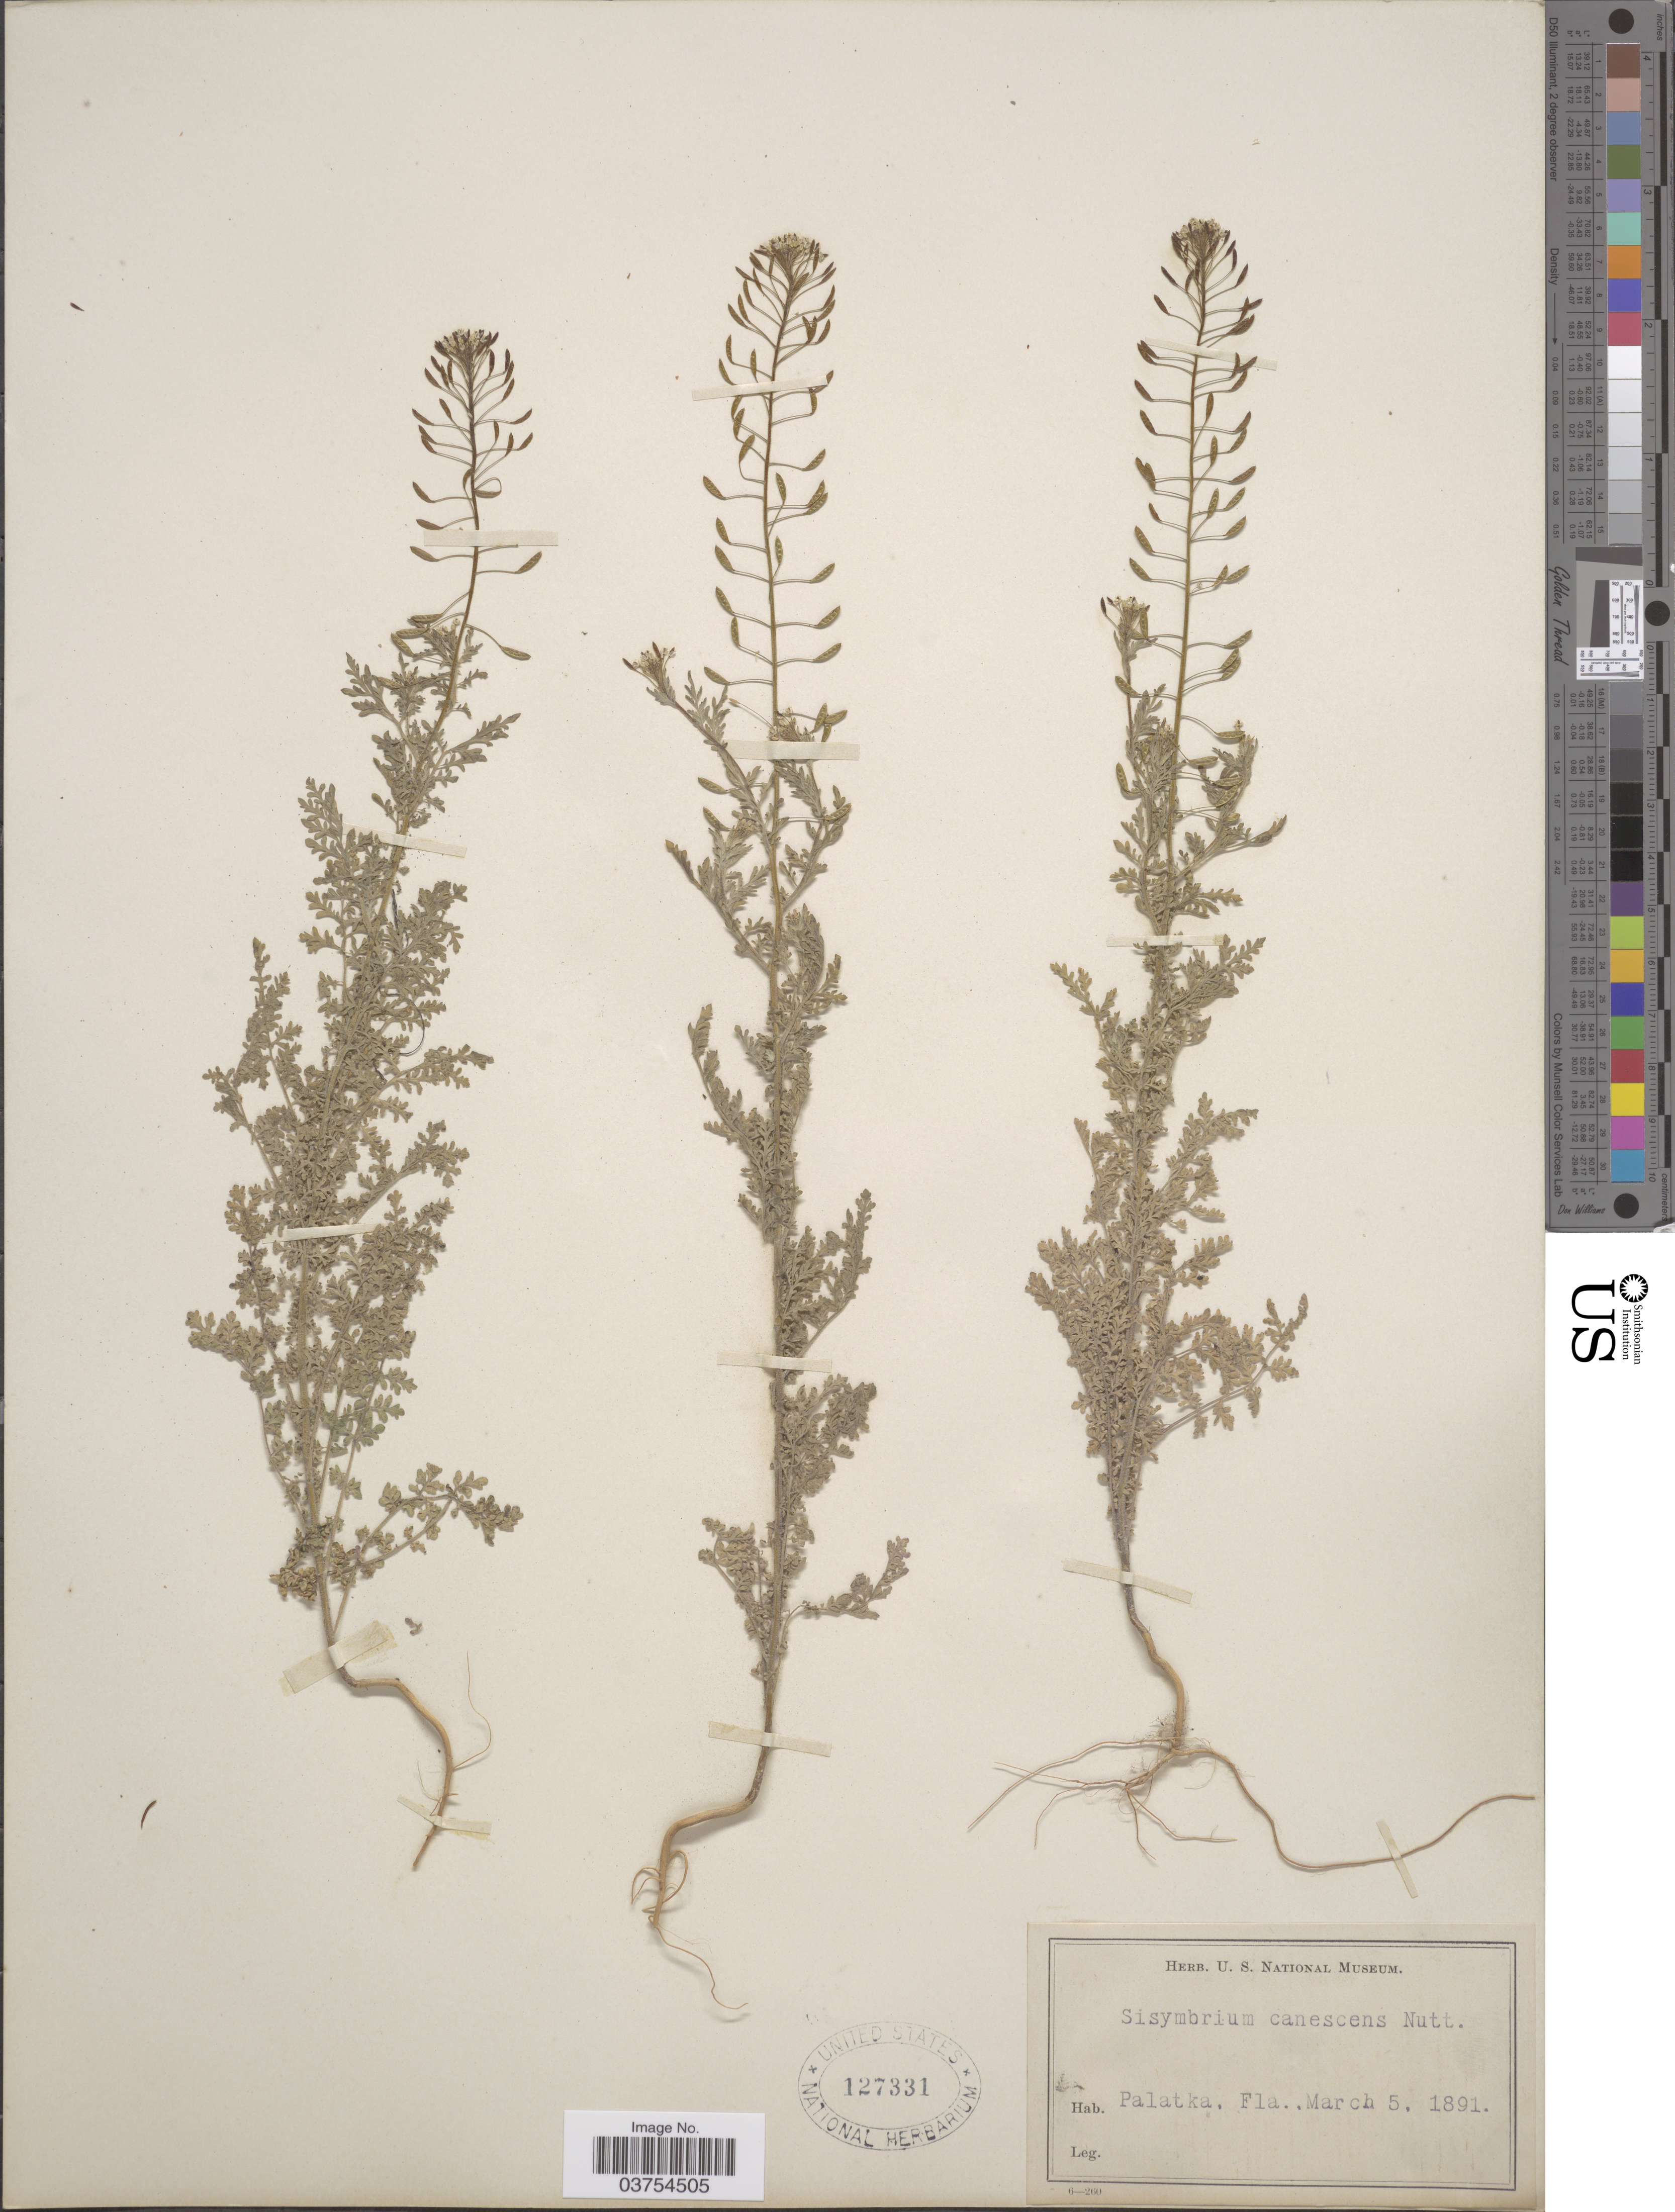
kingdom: Plantae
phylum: Tracheophyta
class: Magnoliopsida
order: Brassicales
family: Brassicaceae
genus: Descurainia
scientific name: Descurainia pinnata subsp. typica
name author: (C.A. Mey.) Detling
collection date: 1891-03-05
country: United States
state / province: Florida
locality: Palatka.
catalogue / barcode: US 127331